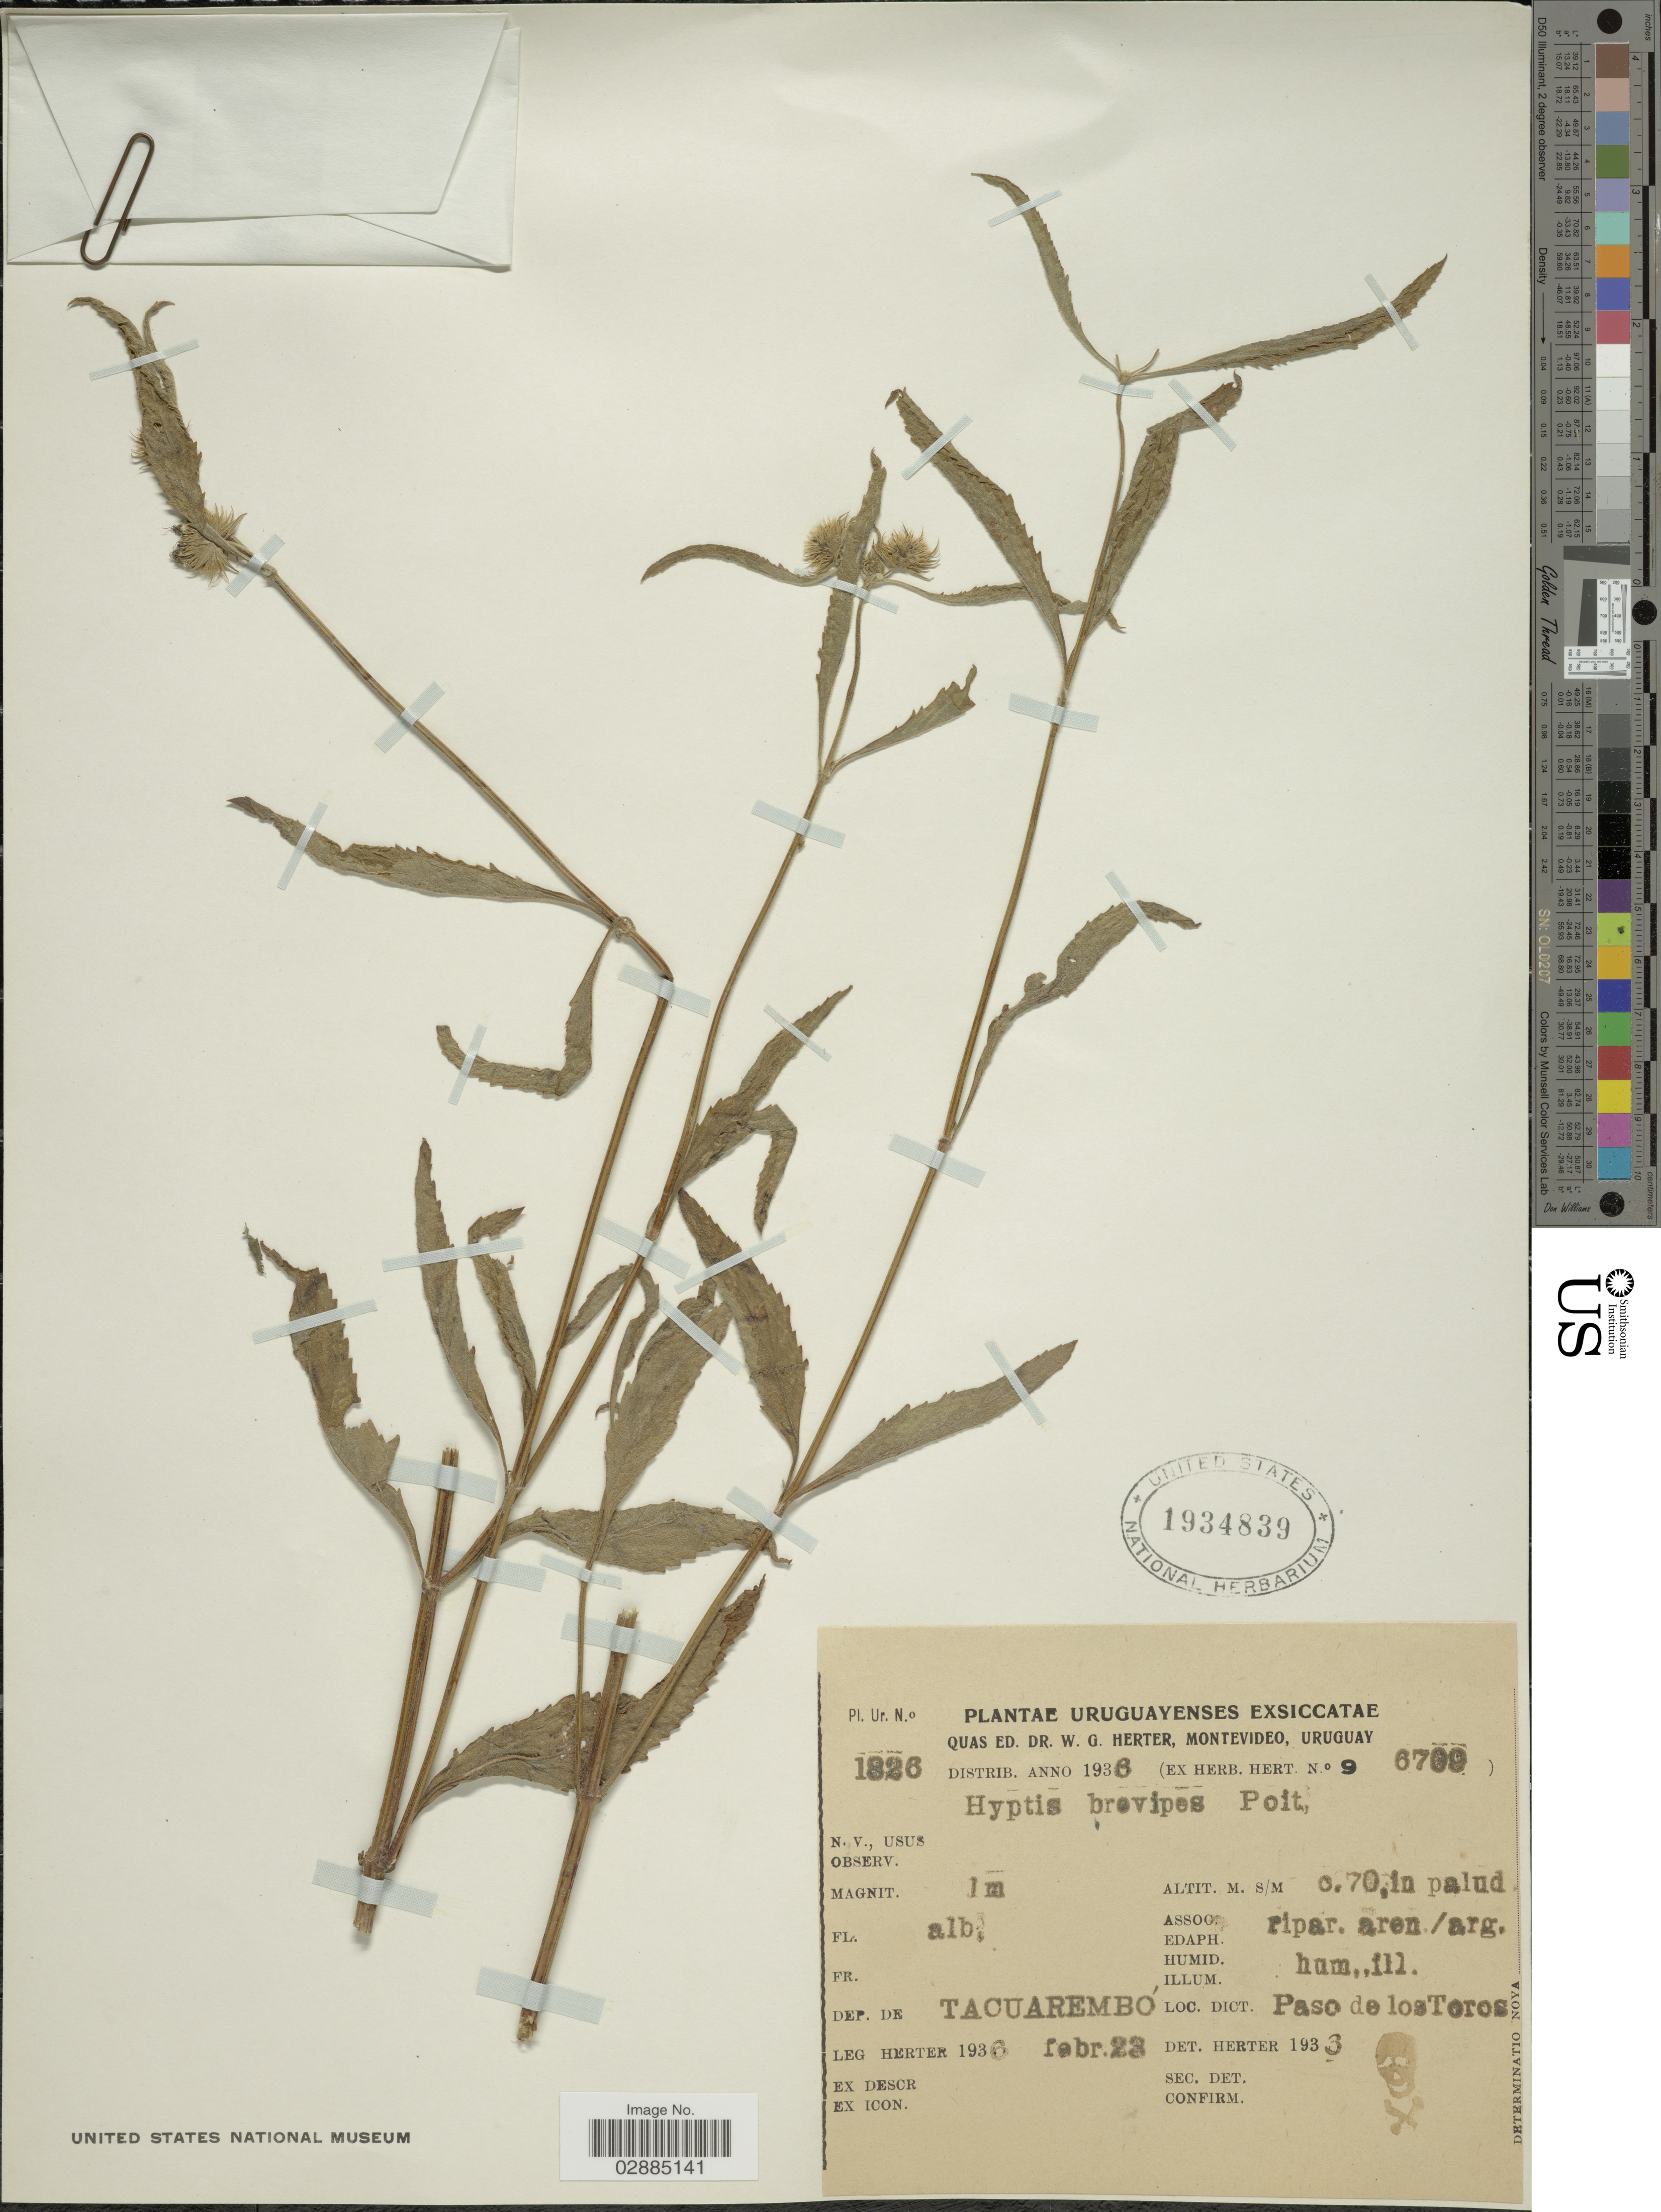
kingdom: Plantae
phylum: Tracheophyta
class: Magnoliopsida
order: Lamiales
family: Lamiaceae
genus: Hyptis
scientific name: Hyptis brevipes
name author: Poit.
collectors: W. G. Herter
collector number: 1826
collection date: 1936-02-23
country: Uruguay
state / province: Tacuarembó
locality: Dep. de Tacuarembó, Paso de los Toros.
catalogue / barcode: US 1934839